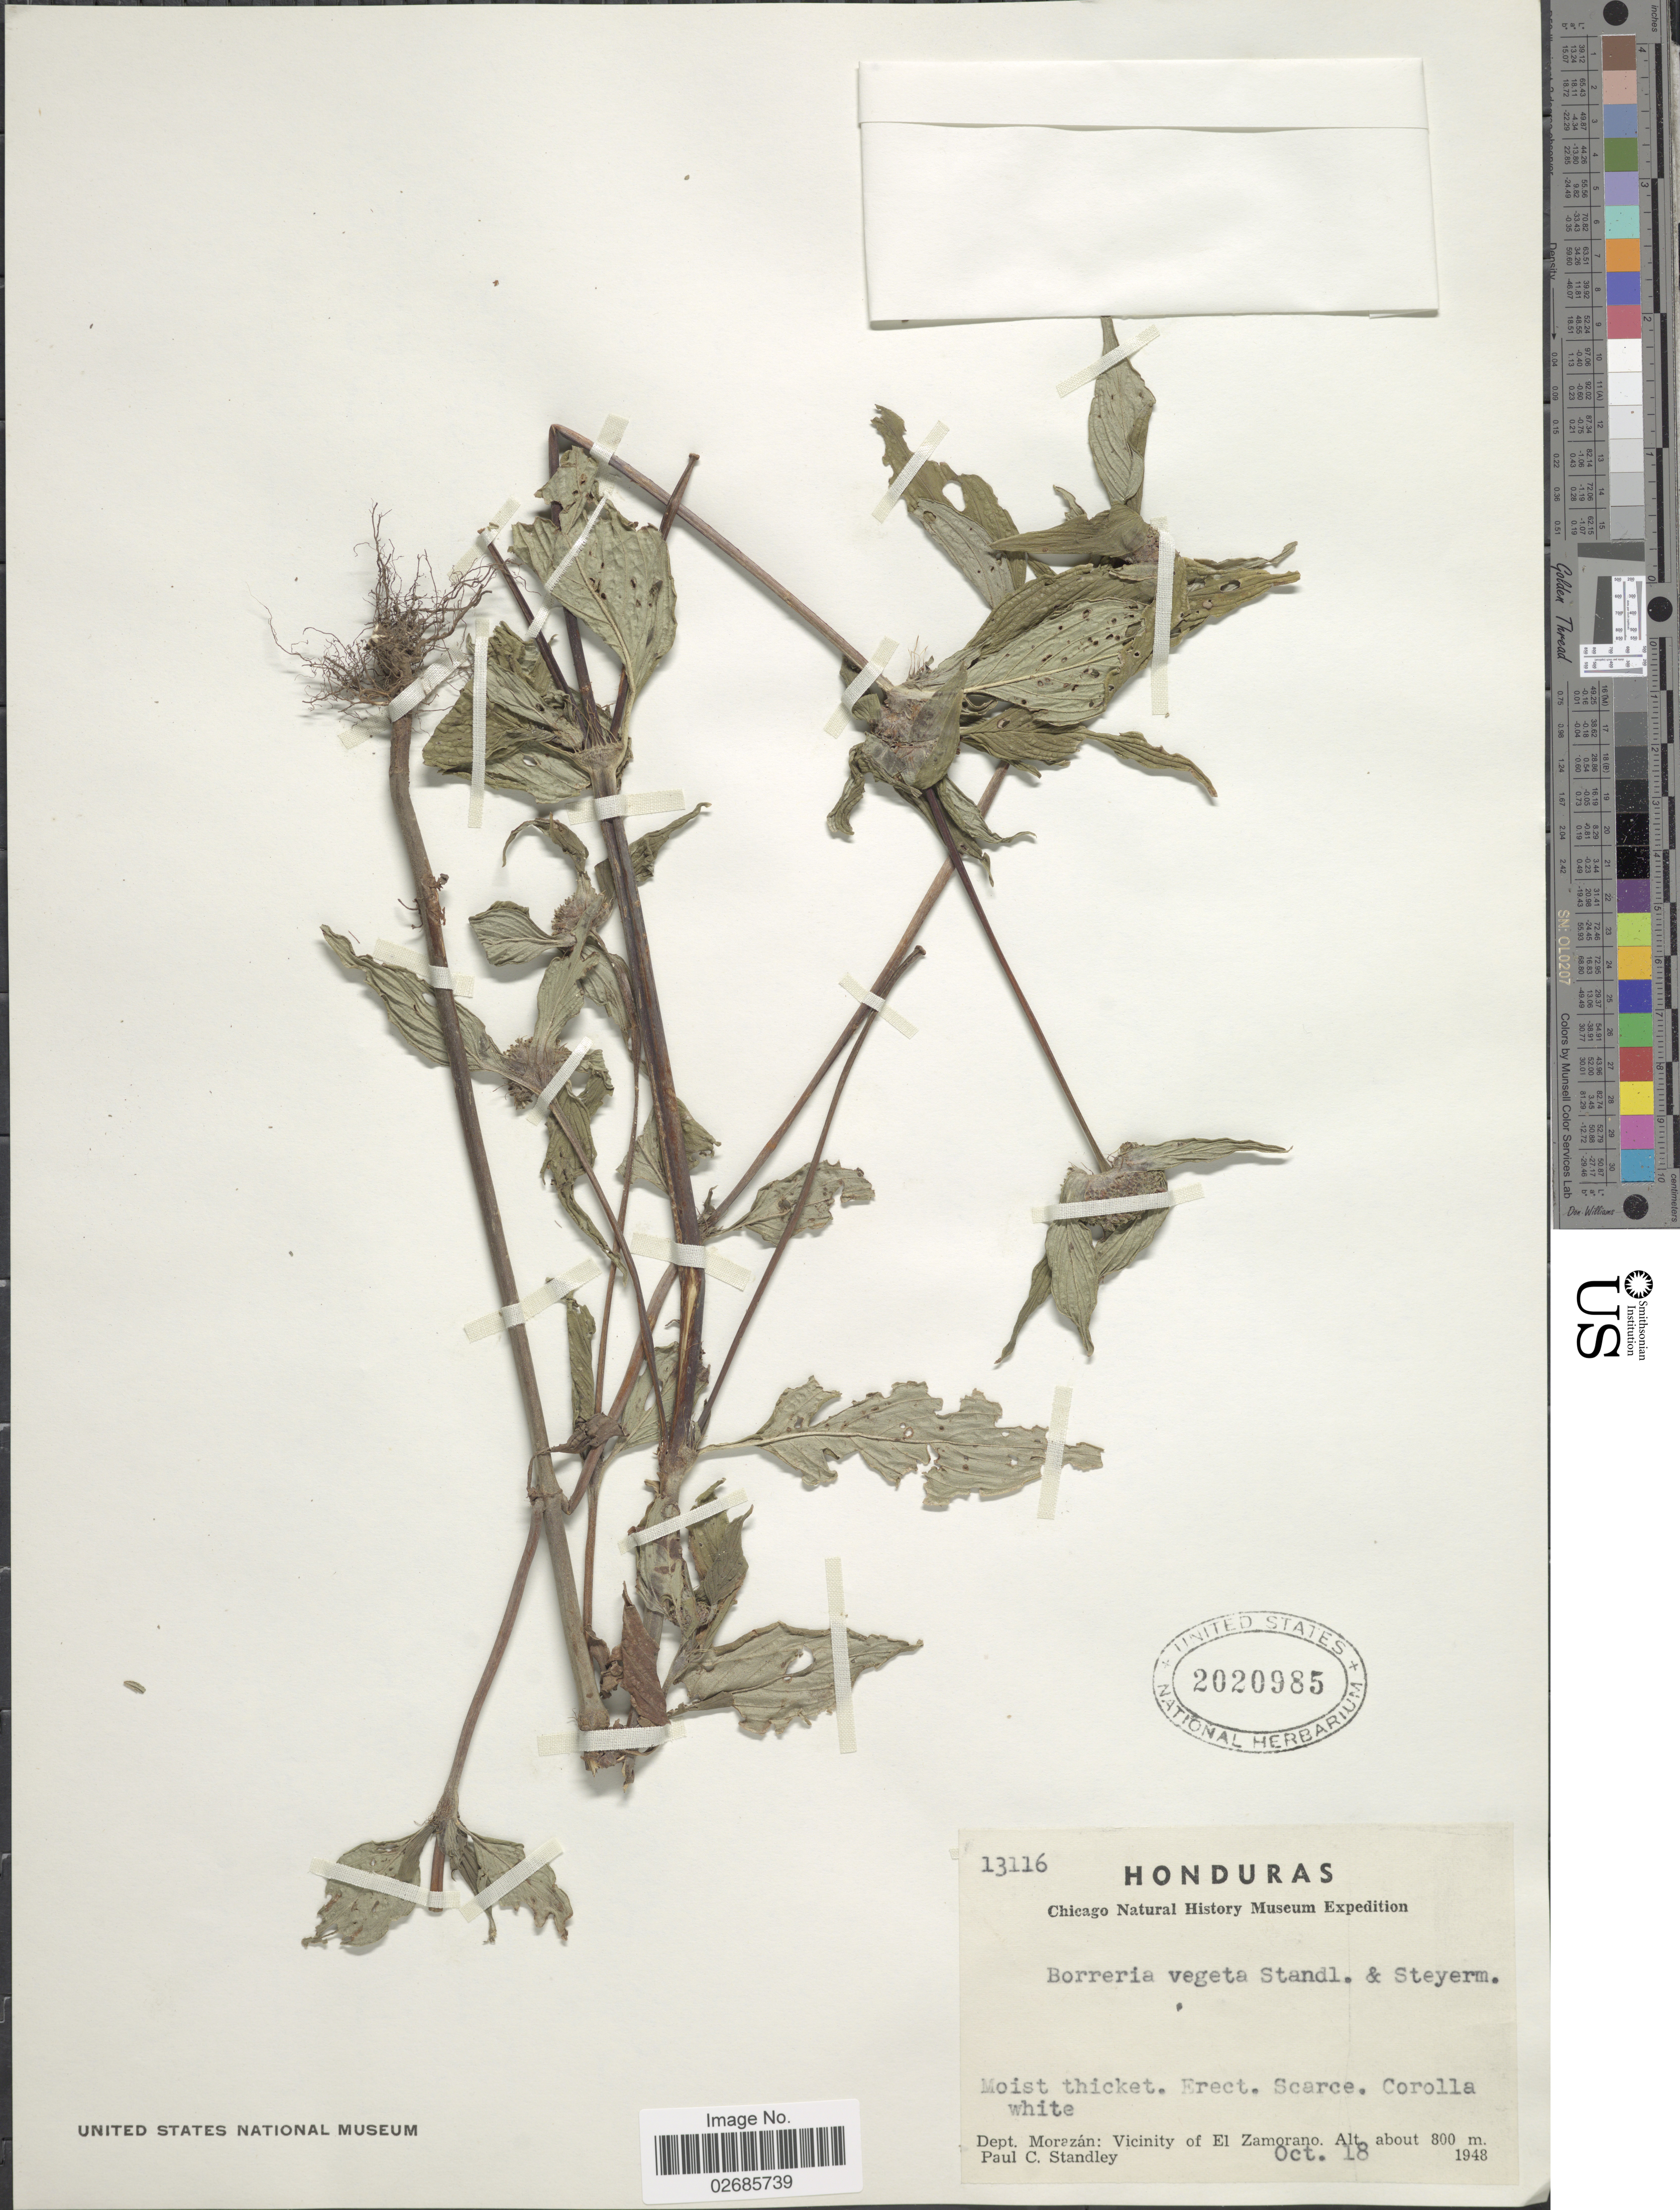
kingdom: Plantae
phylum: Tracheophyta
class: Magnoliopsida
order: Gentianales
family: Rubiaceae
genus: Borreria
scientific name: Borreria vegeta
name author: Standl. & Steyerm.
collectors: P. C. Standley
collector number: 13116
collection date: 1948-10-18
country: Honduras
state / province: Fco. Morazán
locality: Moist thicket, Dept. Morazán: Vicinity of El Zamorano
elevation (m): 800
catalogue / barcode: US 2020985